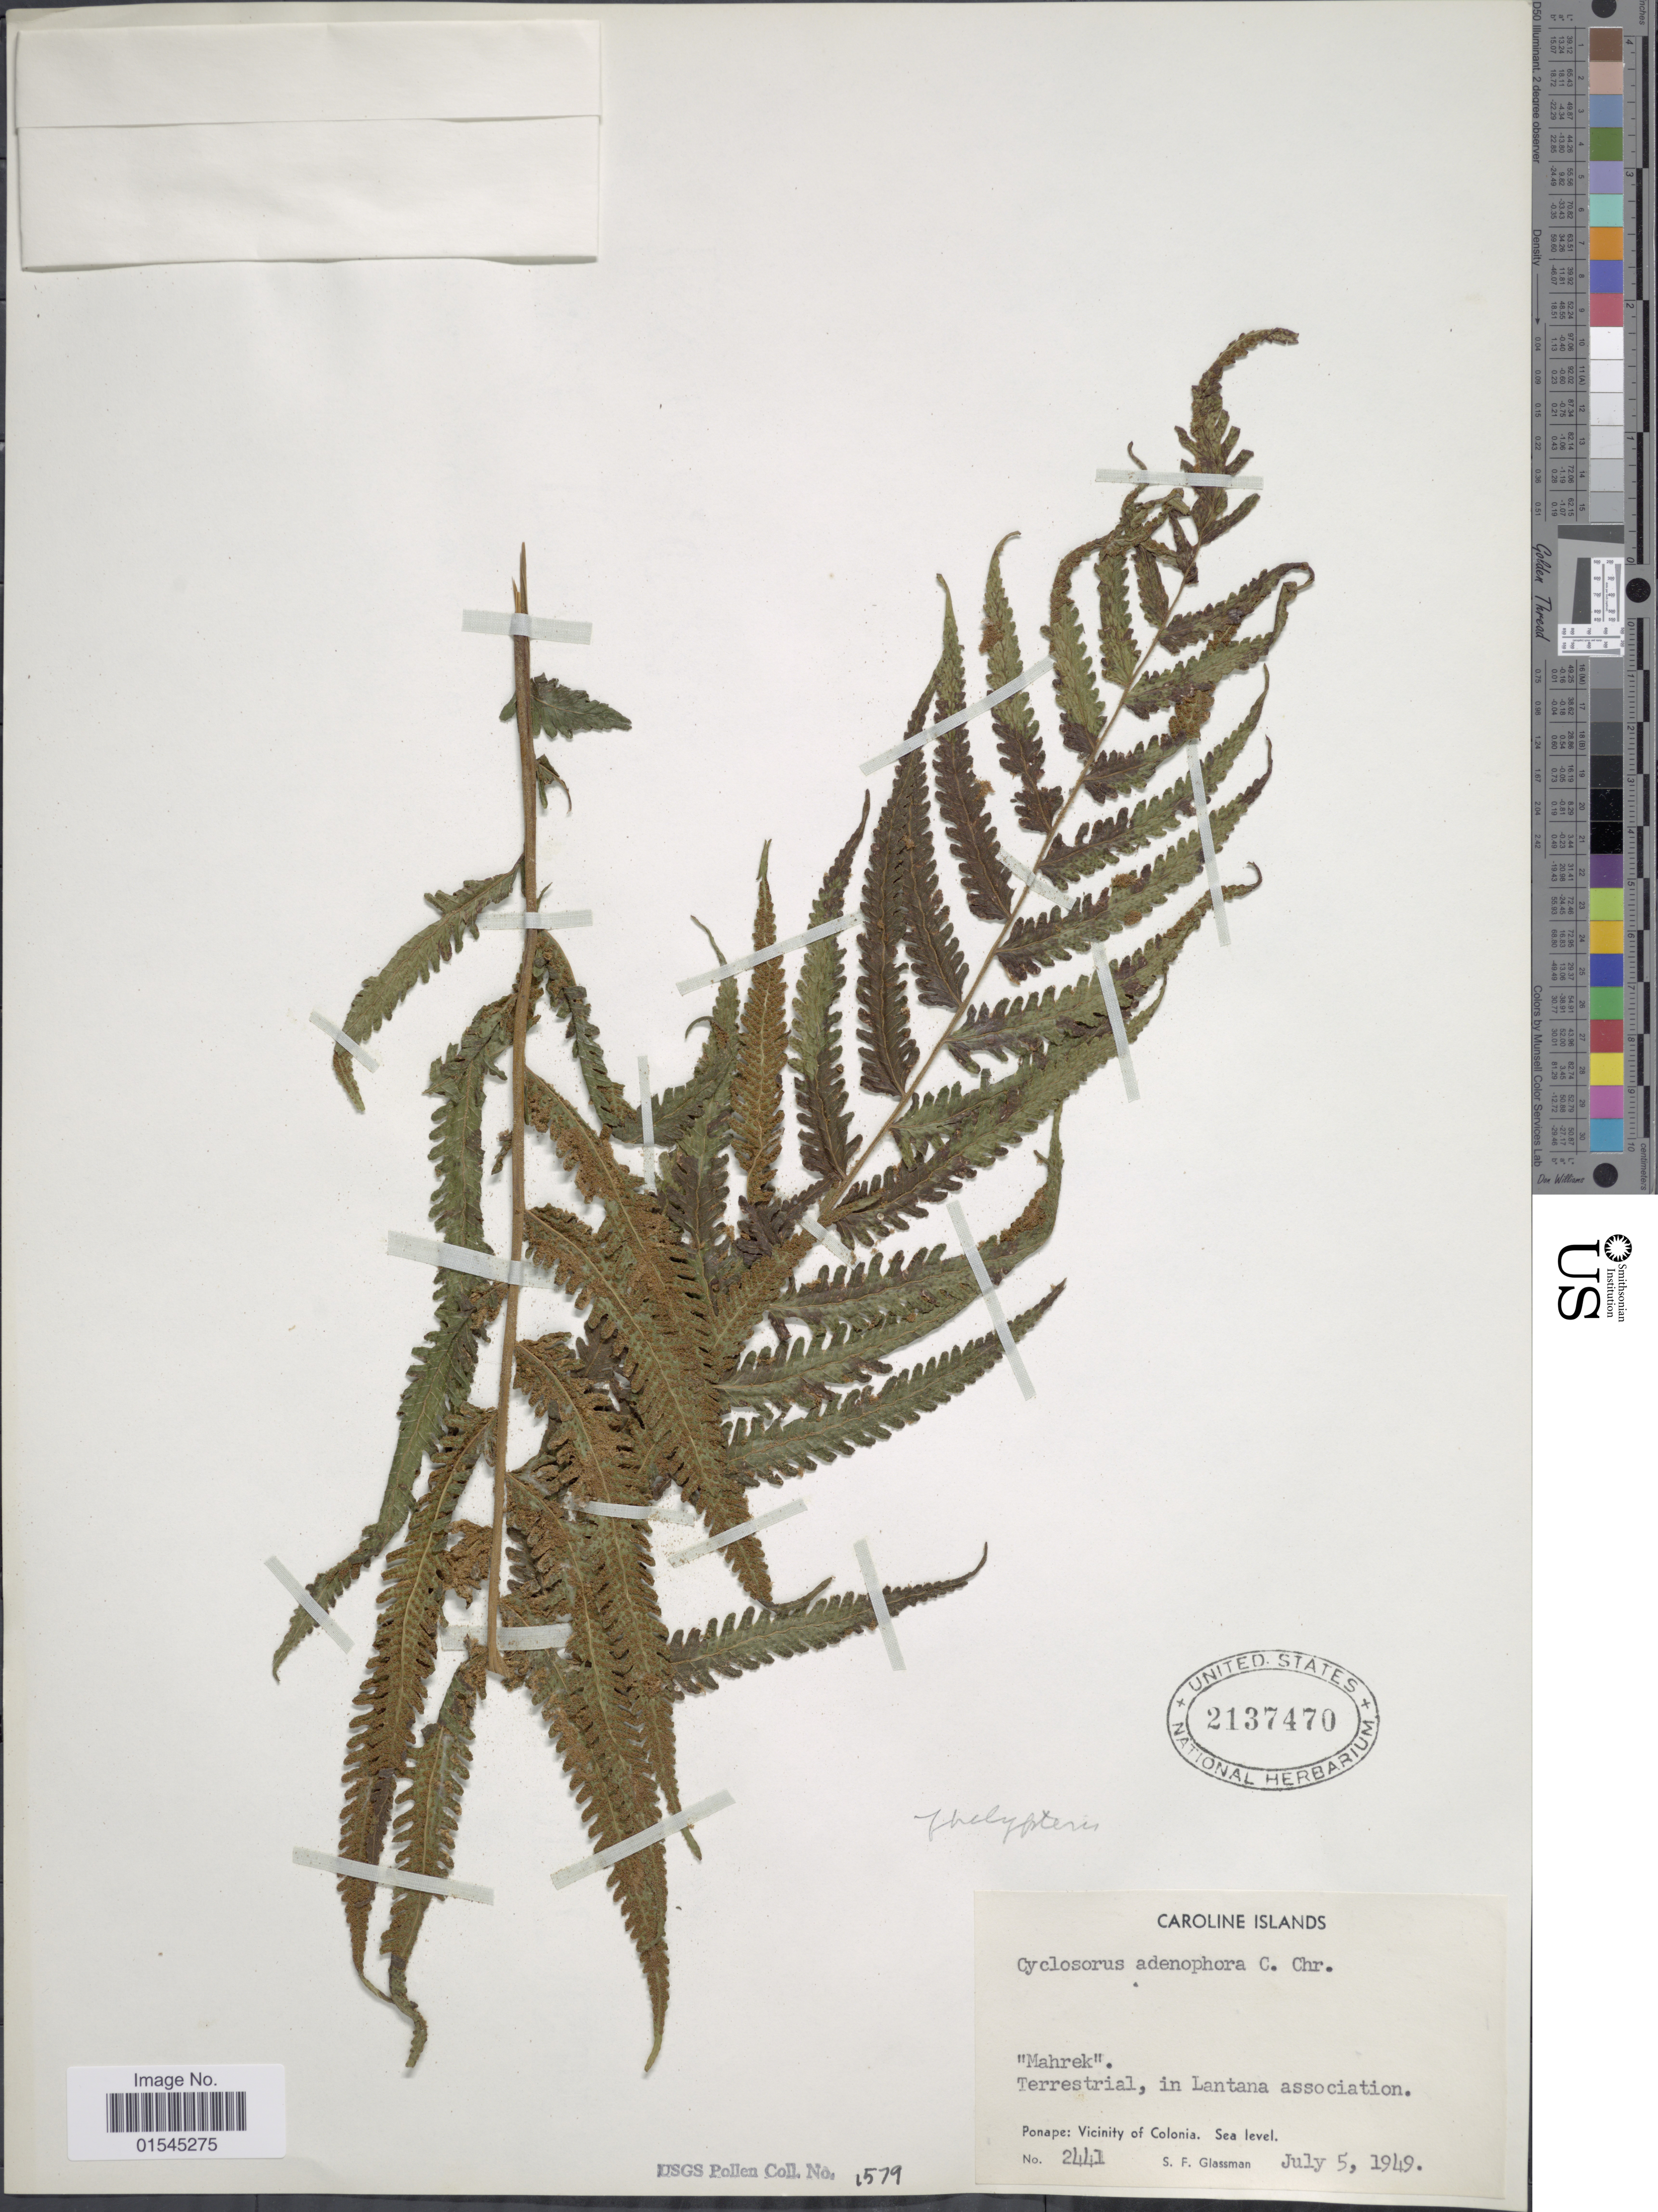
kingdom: Plantae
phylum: Tracheophyta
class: Polypodiopsida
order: Polypodiales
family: Thelypteridaceae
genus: Sphaerostephanos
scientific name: Sphaerostephanos hirsutus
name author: (Kunze ex Mett.) Holttum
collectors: S. F. Glassman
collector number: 2441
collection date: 1949-07-05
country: Micronesia, Federated States of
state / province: Pohnpei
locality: Caroline Islands. Ponape: Vicinity of Colonia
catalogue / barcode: US 2137470